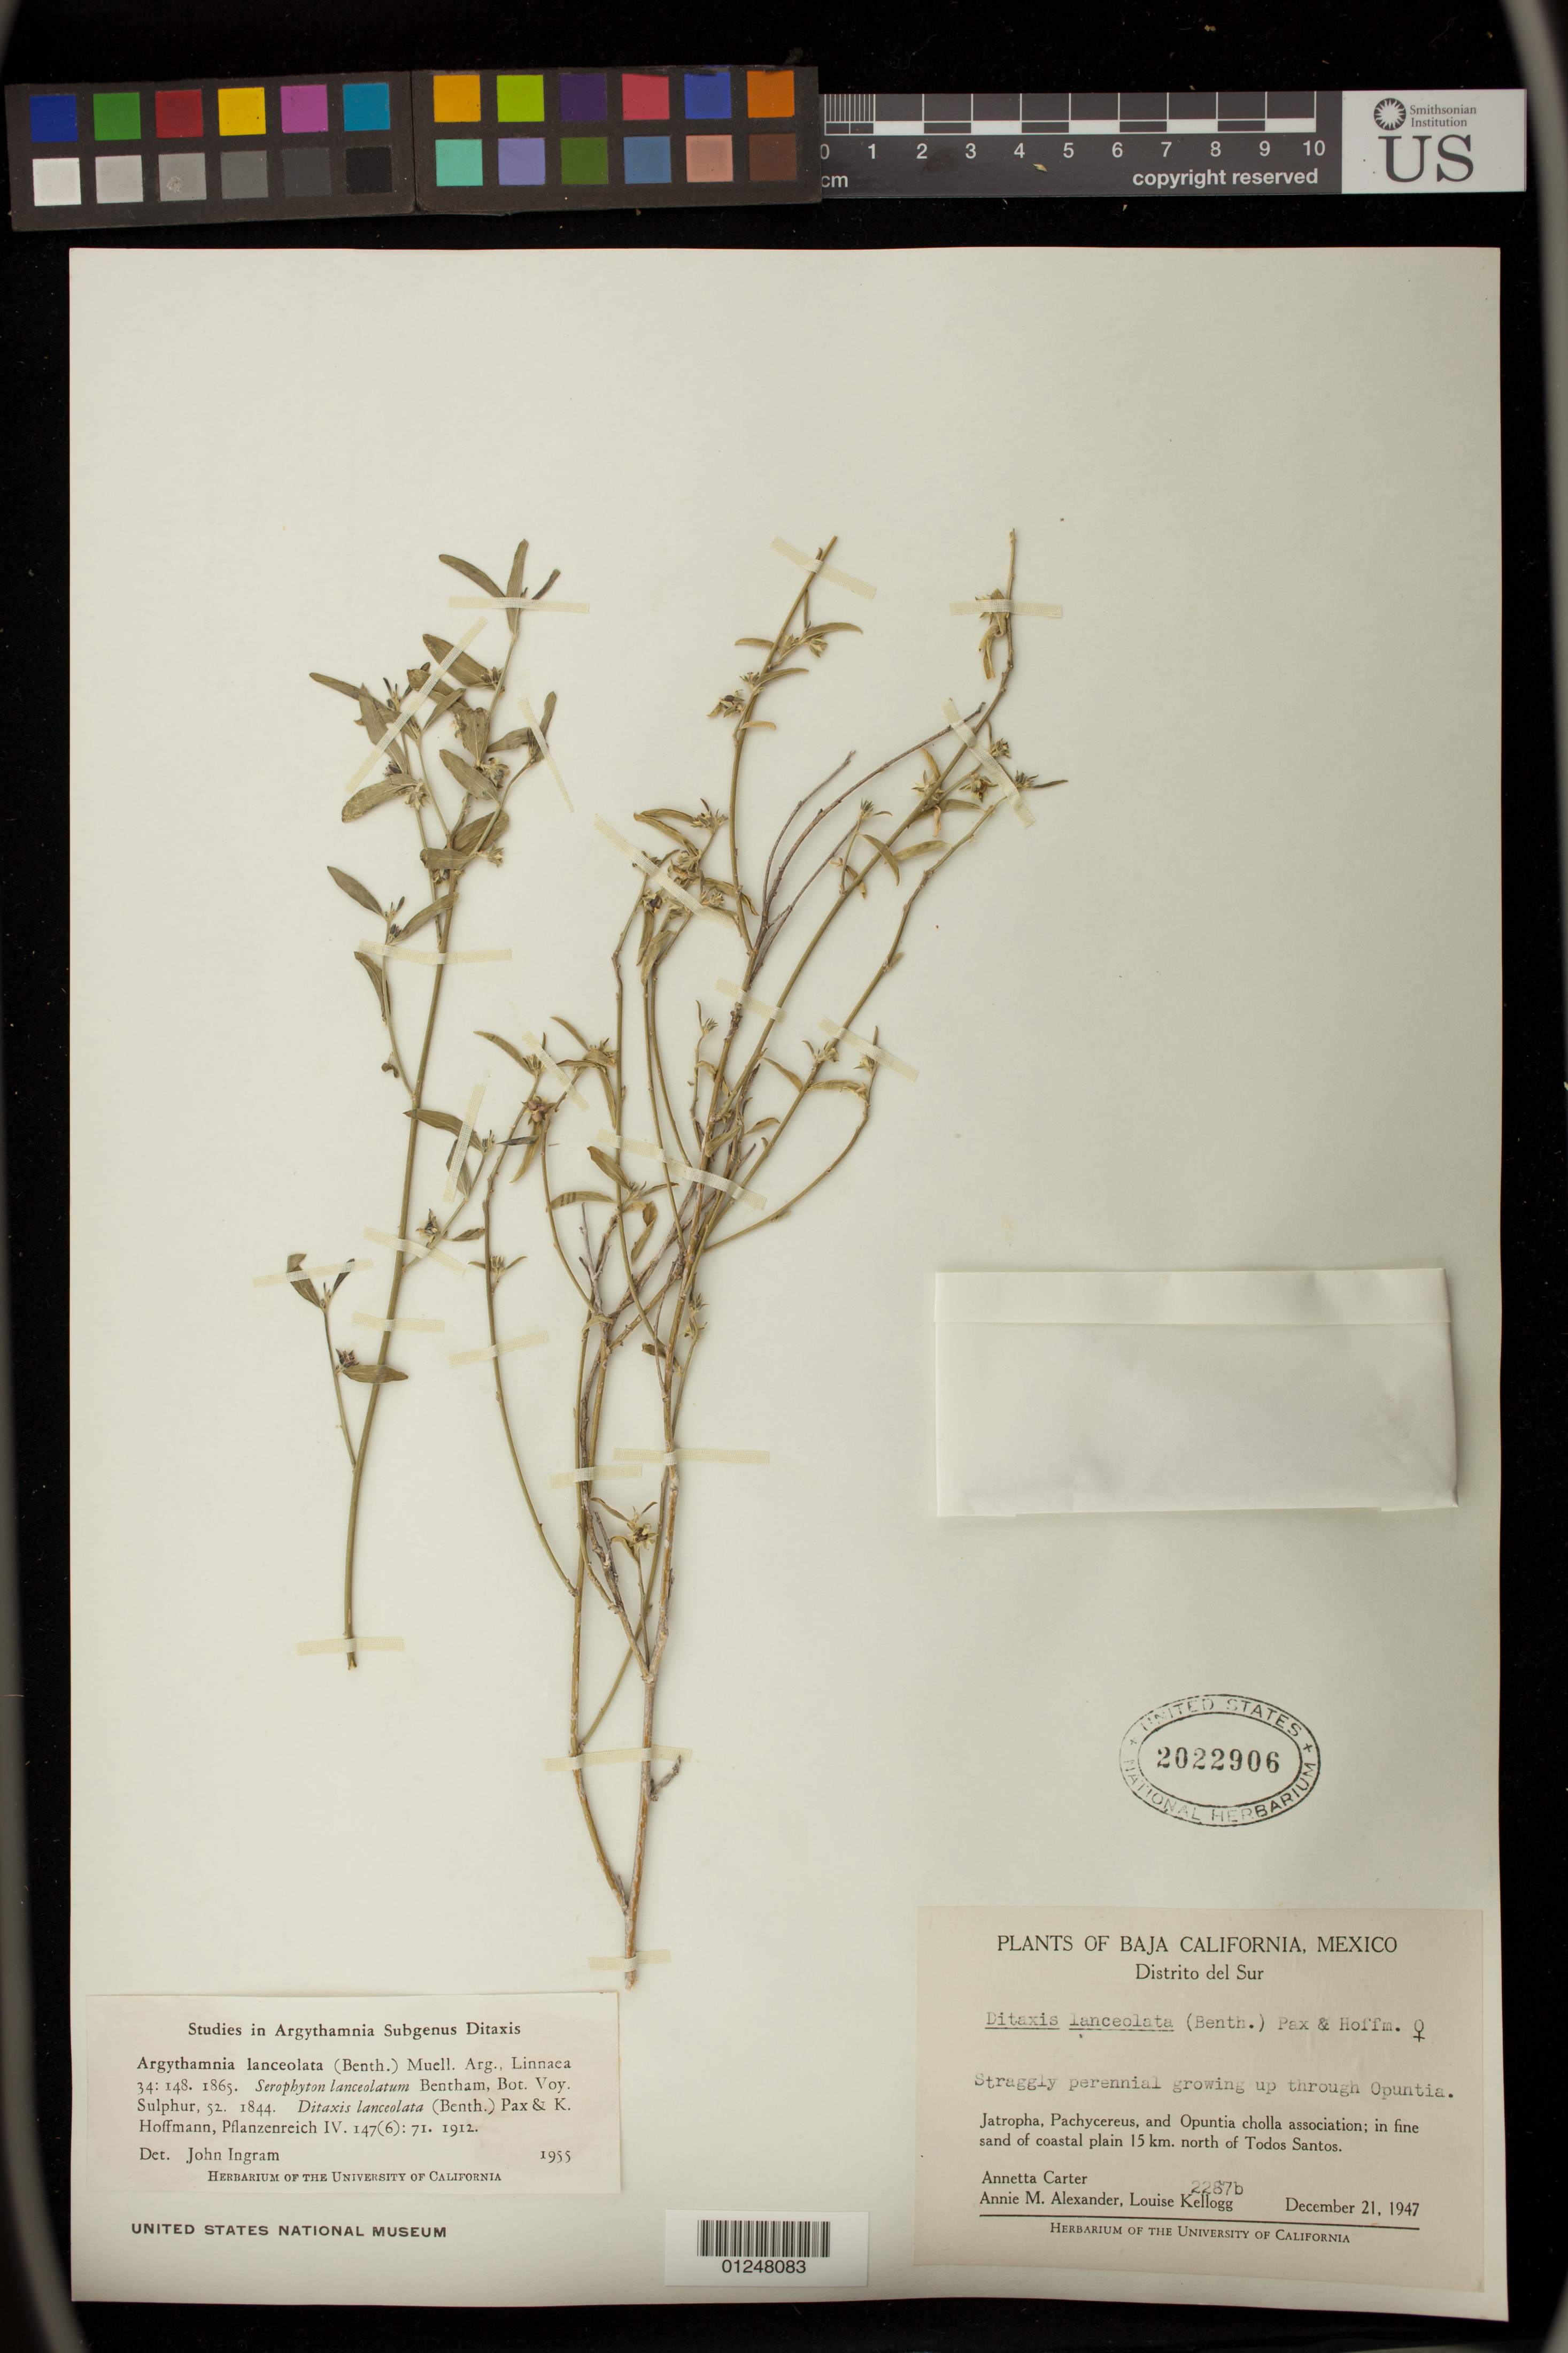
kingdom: Plantae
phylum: Tracheophyta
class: Magnoliopsida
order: Malpighiales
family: Euphorbiaceae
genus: Argythamnia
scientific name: Argythamnia lanceolata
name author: (Benth.) Müll. Arg.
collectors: A. M. Carter, A. M. Alexander & L. Kellogg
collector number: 2287b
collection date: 1947-12-21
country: Mexico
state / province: Baja California Sur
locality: in fine sand of coastal plain 15 km. north of Todos Santos.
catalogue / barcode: US 2022906